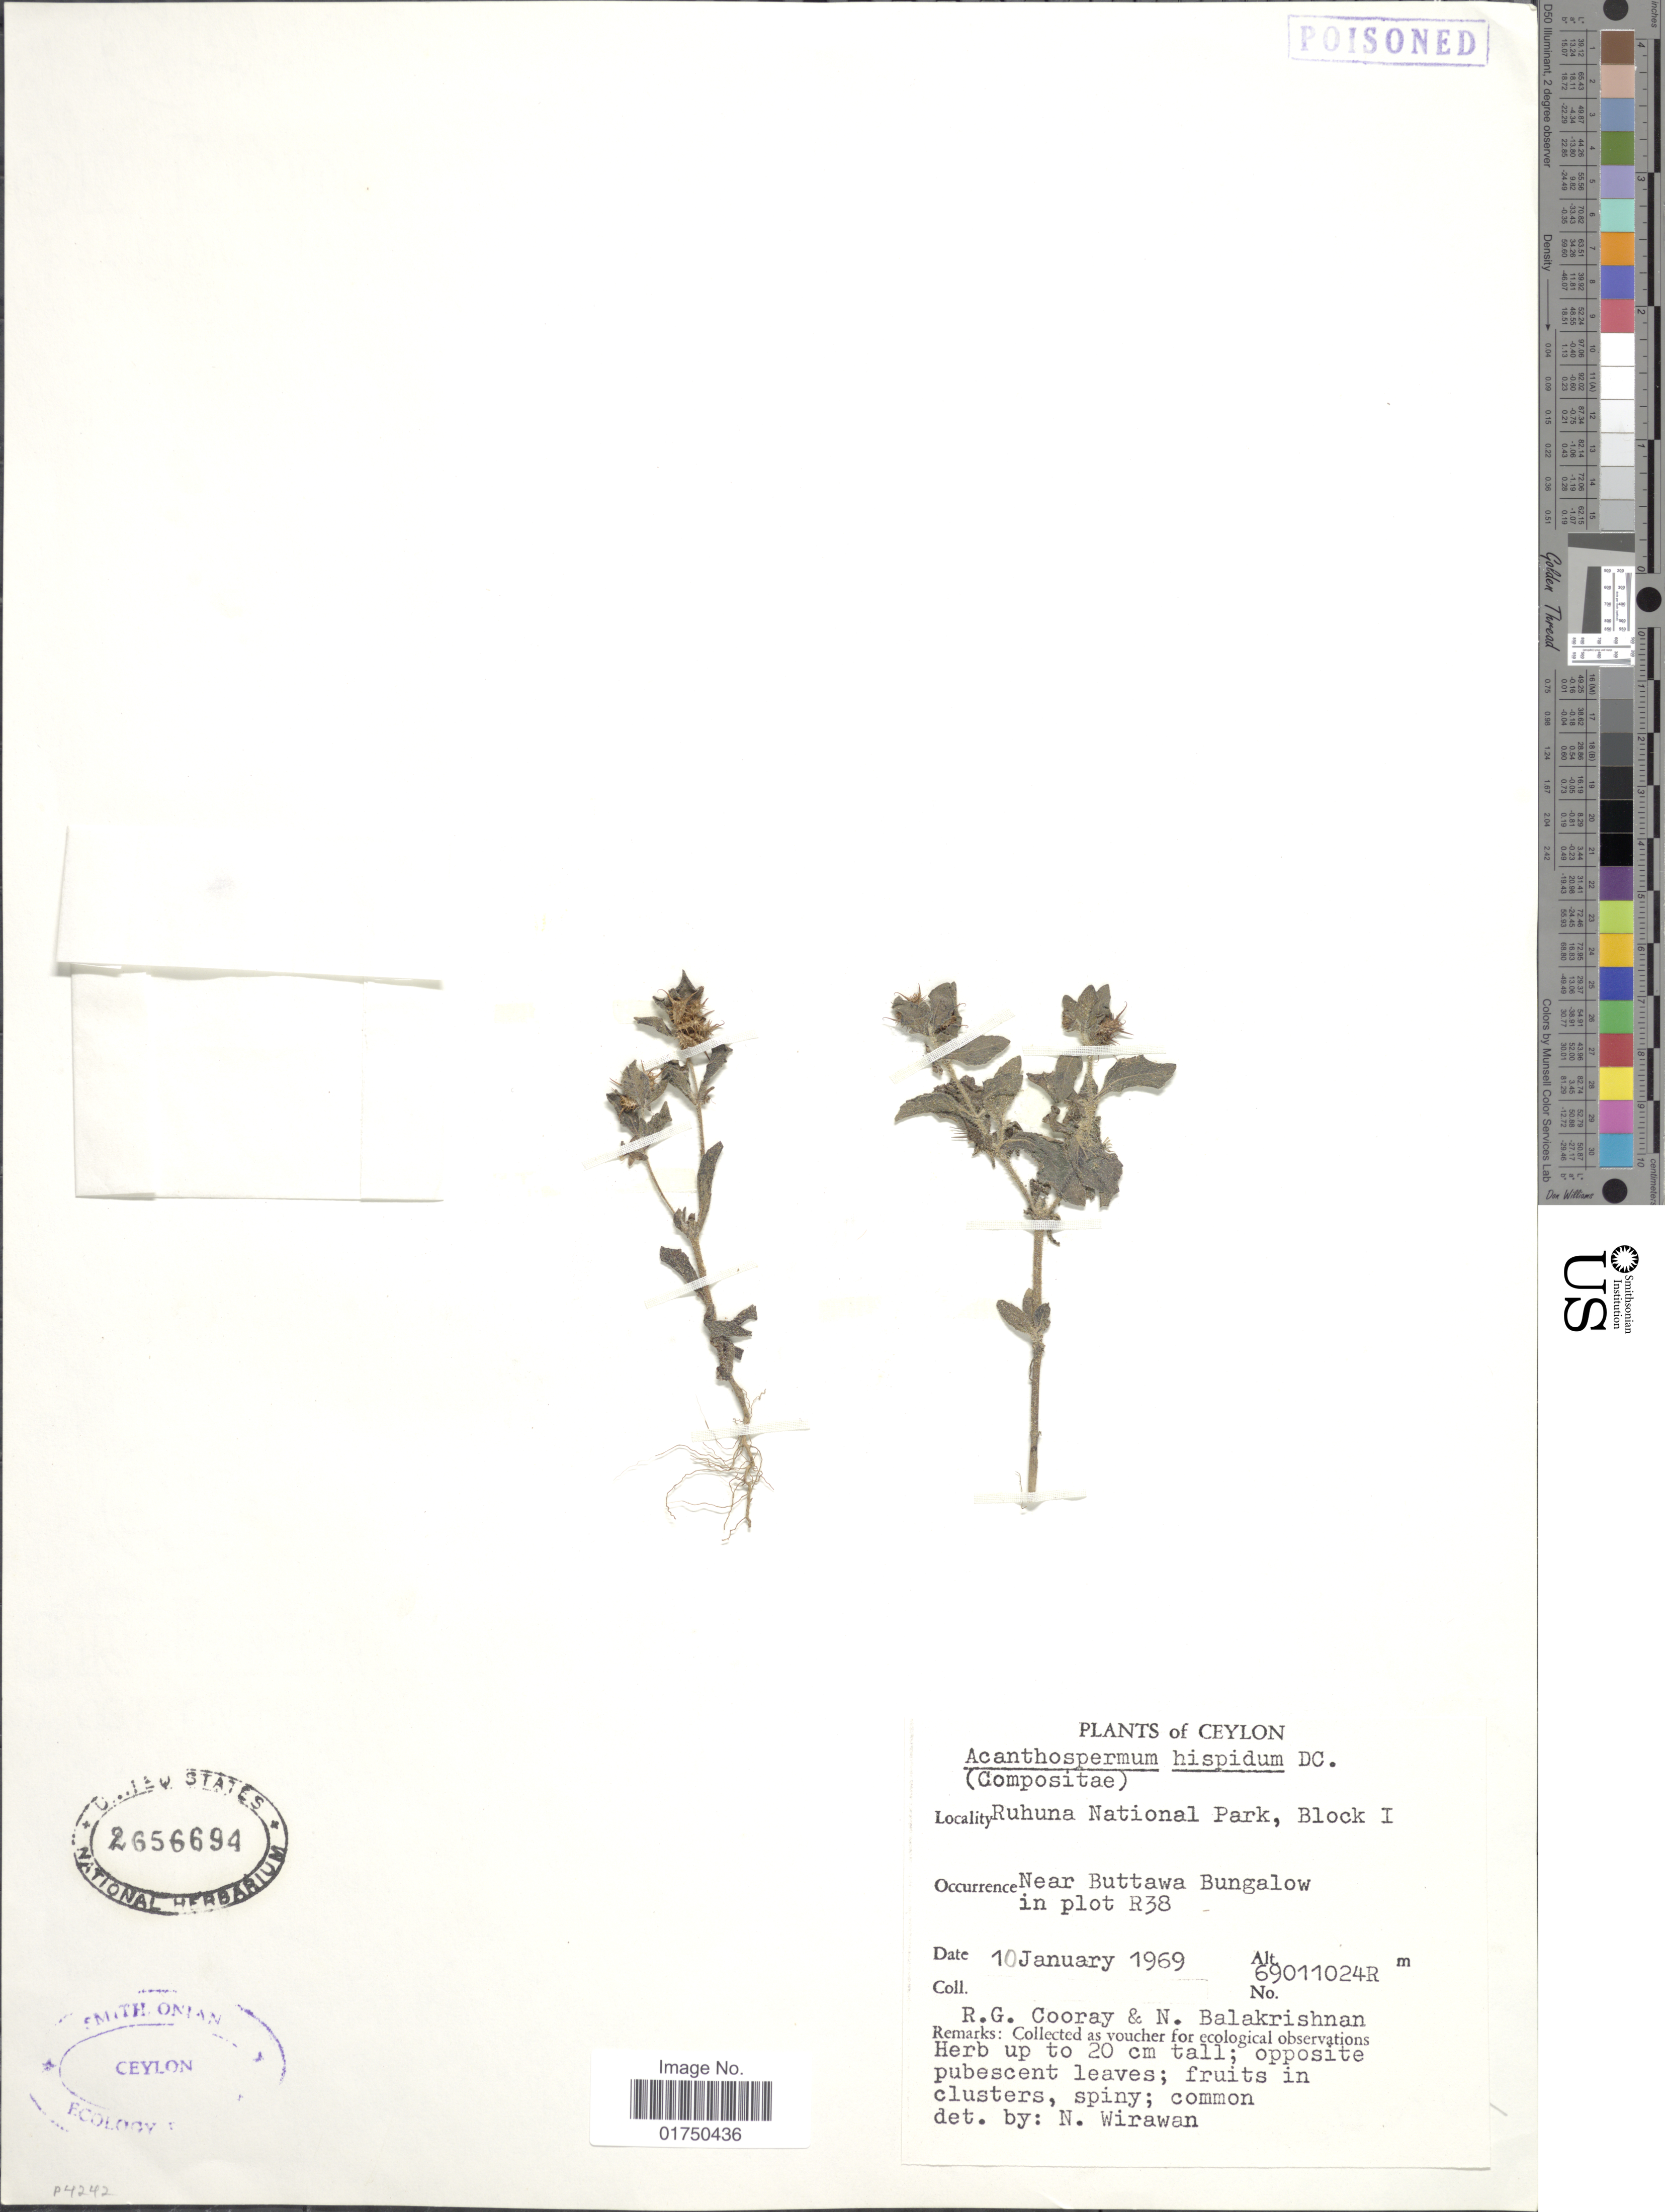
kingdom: Plantae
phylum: Tracheophyta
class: Magnoliopsida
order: Asterales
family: Asteraceae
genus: Acanthospermum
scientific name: Acanthospermum hispidum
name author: DC.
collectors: R. Cooray & N. Balakrishnan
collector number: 69011024R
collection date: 1969-01-10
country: Sri Lanka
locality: Ceylon. Ruhuna National Park, Block I. Near Buttawa Bungalow in plot R38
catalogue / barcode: US 2656694